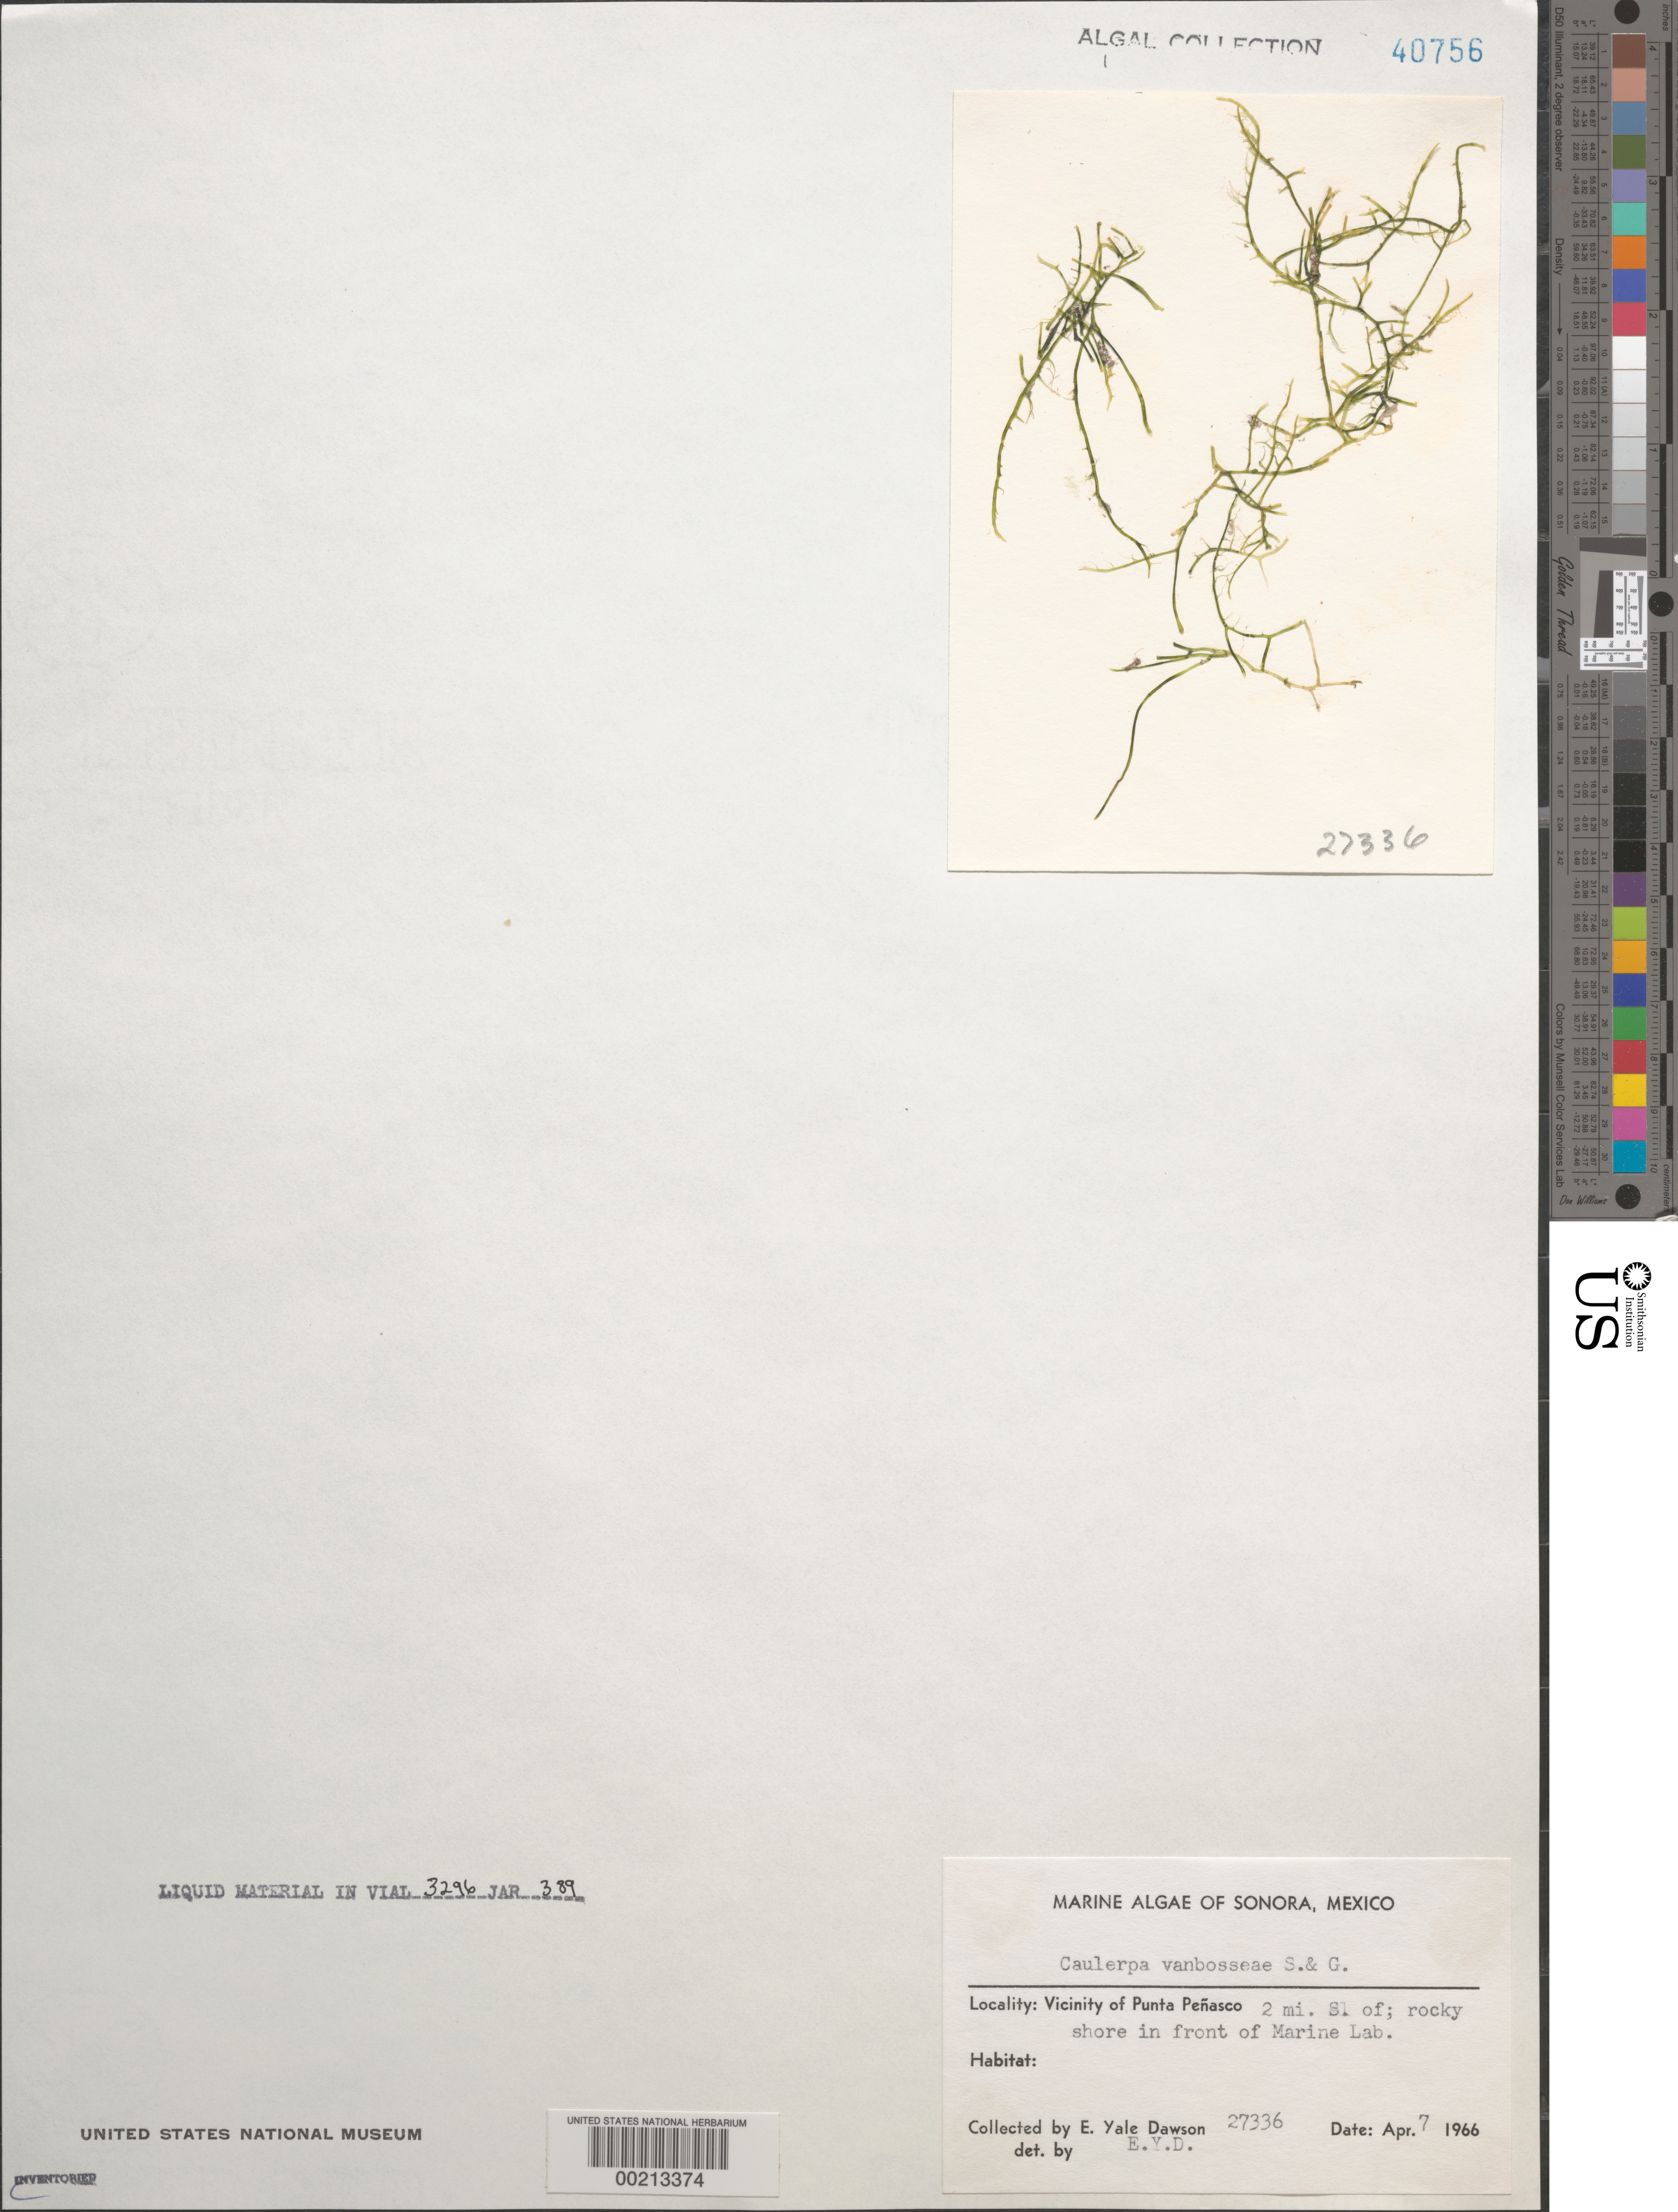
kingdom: Plantae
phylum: Chlorophyta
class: Ulvophyceae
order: Cladophorales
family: Cladophoraceae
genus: Cladophora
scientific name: Cladophora glomerata var. crassior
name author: (C. Agardh) C. Hoek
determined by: Algae name updating Project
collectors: E. Y. Dawson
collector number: EYD 27336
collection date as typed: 07 Apr 1966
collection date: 1966-04-07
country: Mexico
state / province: Sonora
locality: Marine laboratory shore, 2 miles south of Punta Penasco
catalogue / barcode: US 40756